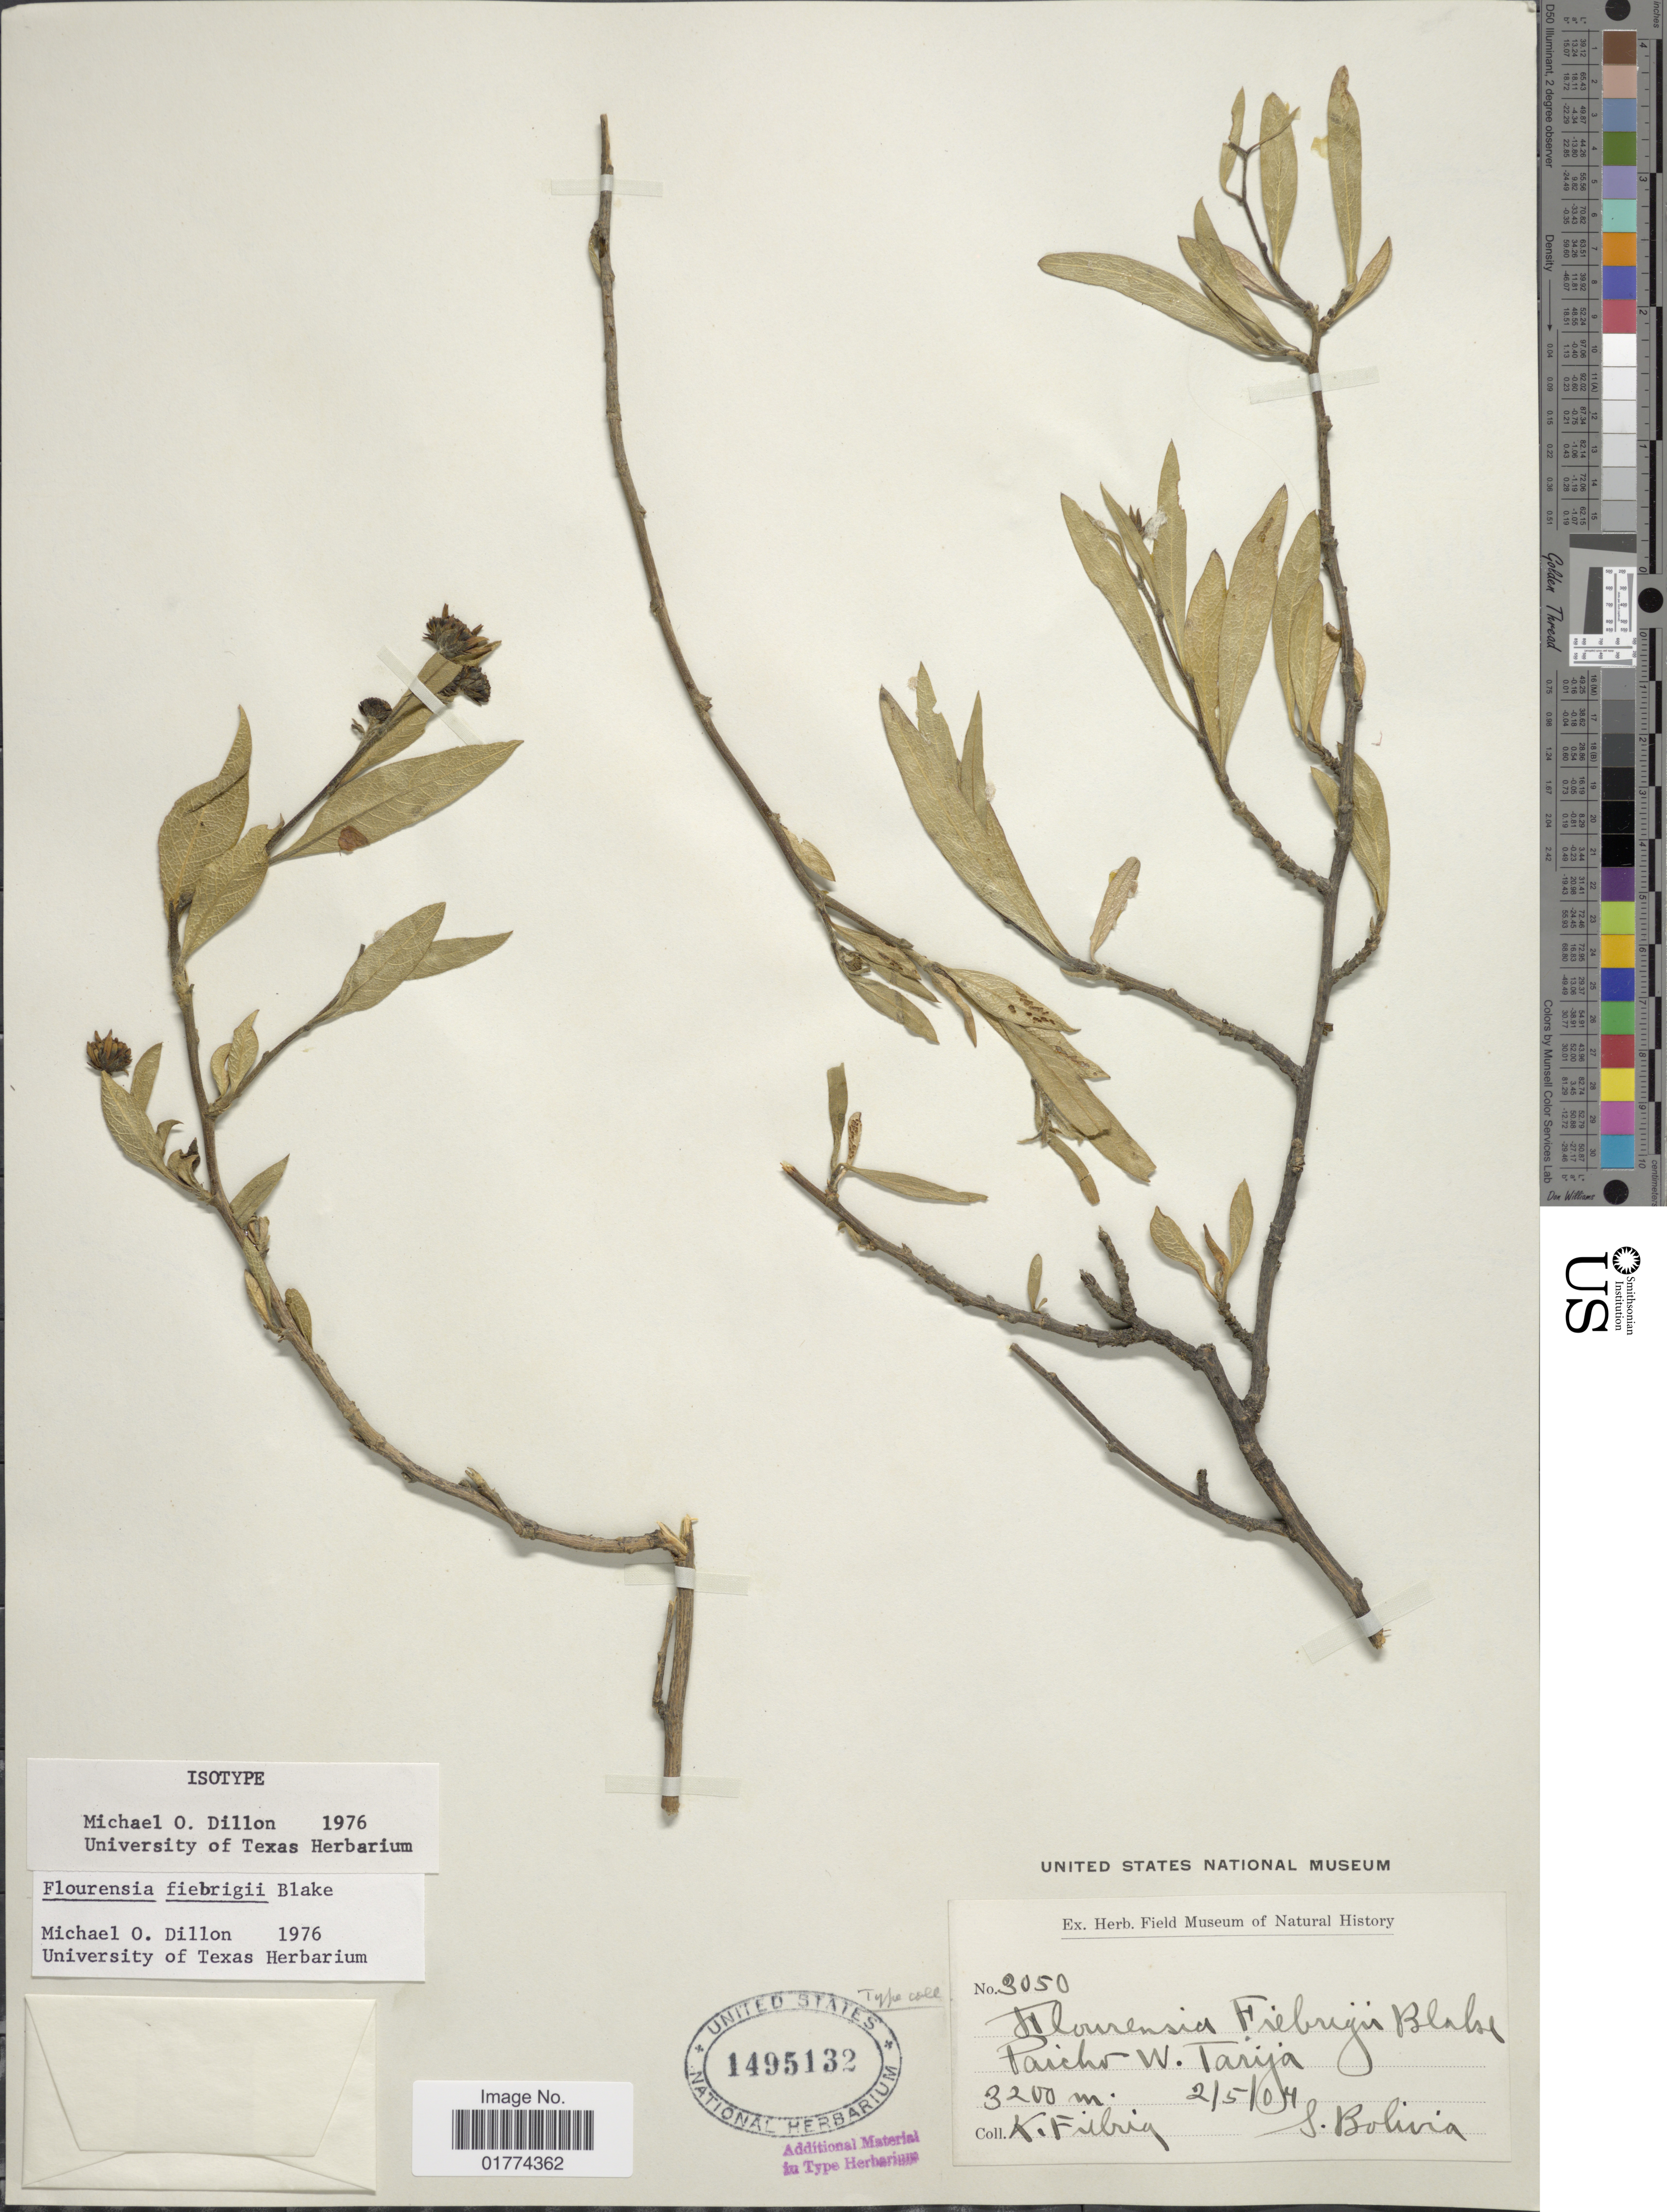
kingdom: Plantae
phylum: Tracheophyta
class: Magnoliopsida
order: Asterales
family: Asteraceae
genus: Flourensia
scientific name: Flourensia fiebrigii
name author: S.F. Blake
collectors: K. Fiebrig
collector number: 3050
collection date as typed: Transcribed d/m/y: 2/5/4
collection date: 1904-05-02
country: Bolivia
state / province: Tarija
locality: Tarija, und bei Tupiza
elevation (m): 3200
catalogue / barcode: US 1495132